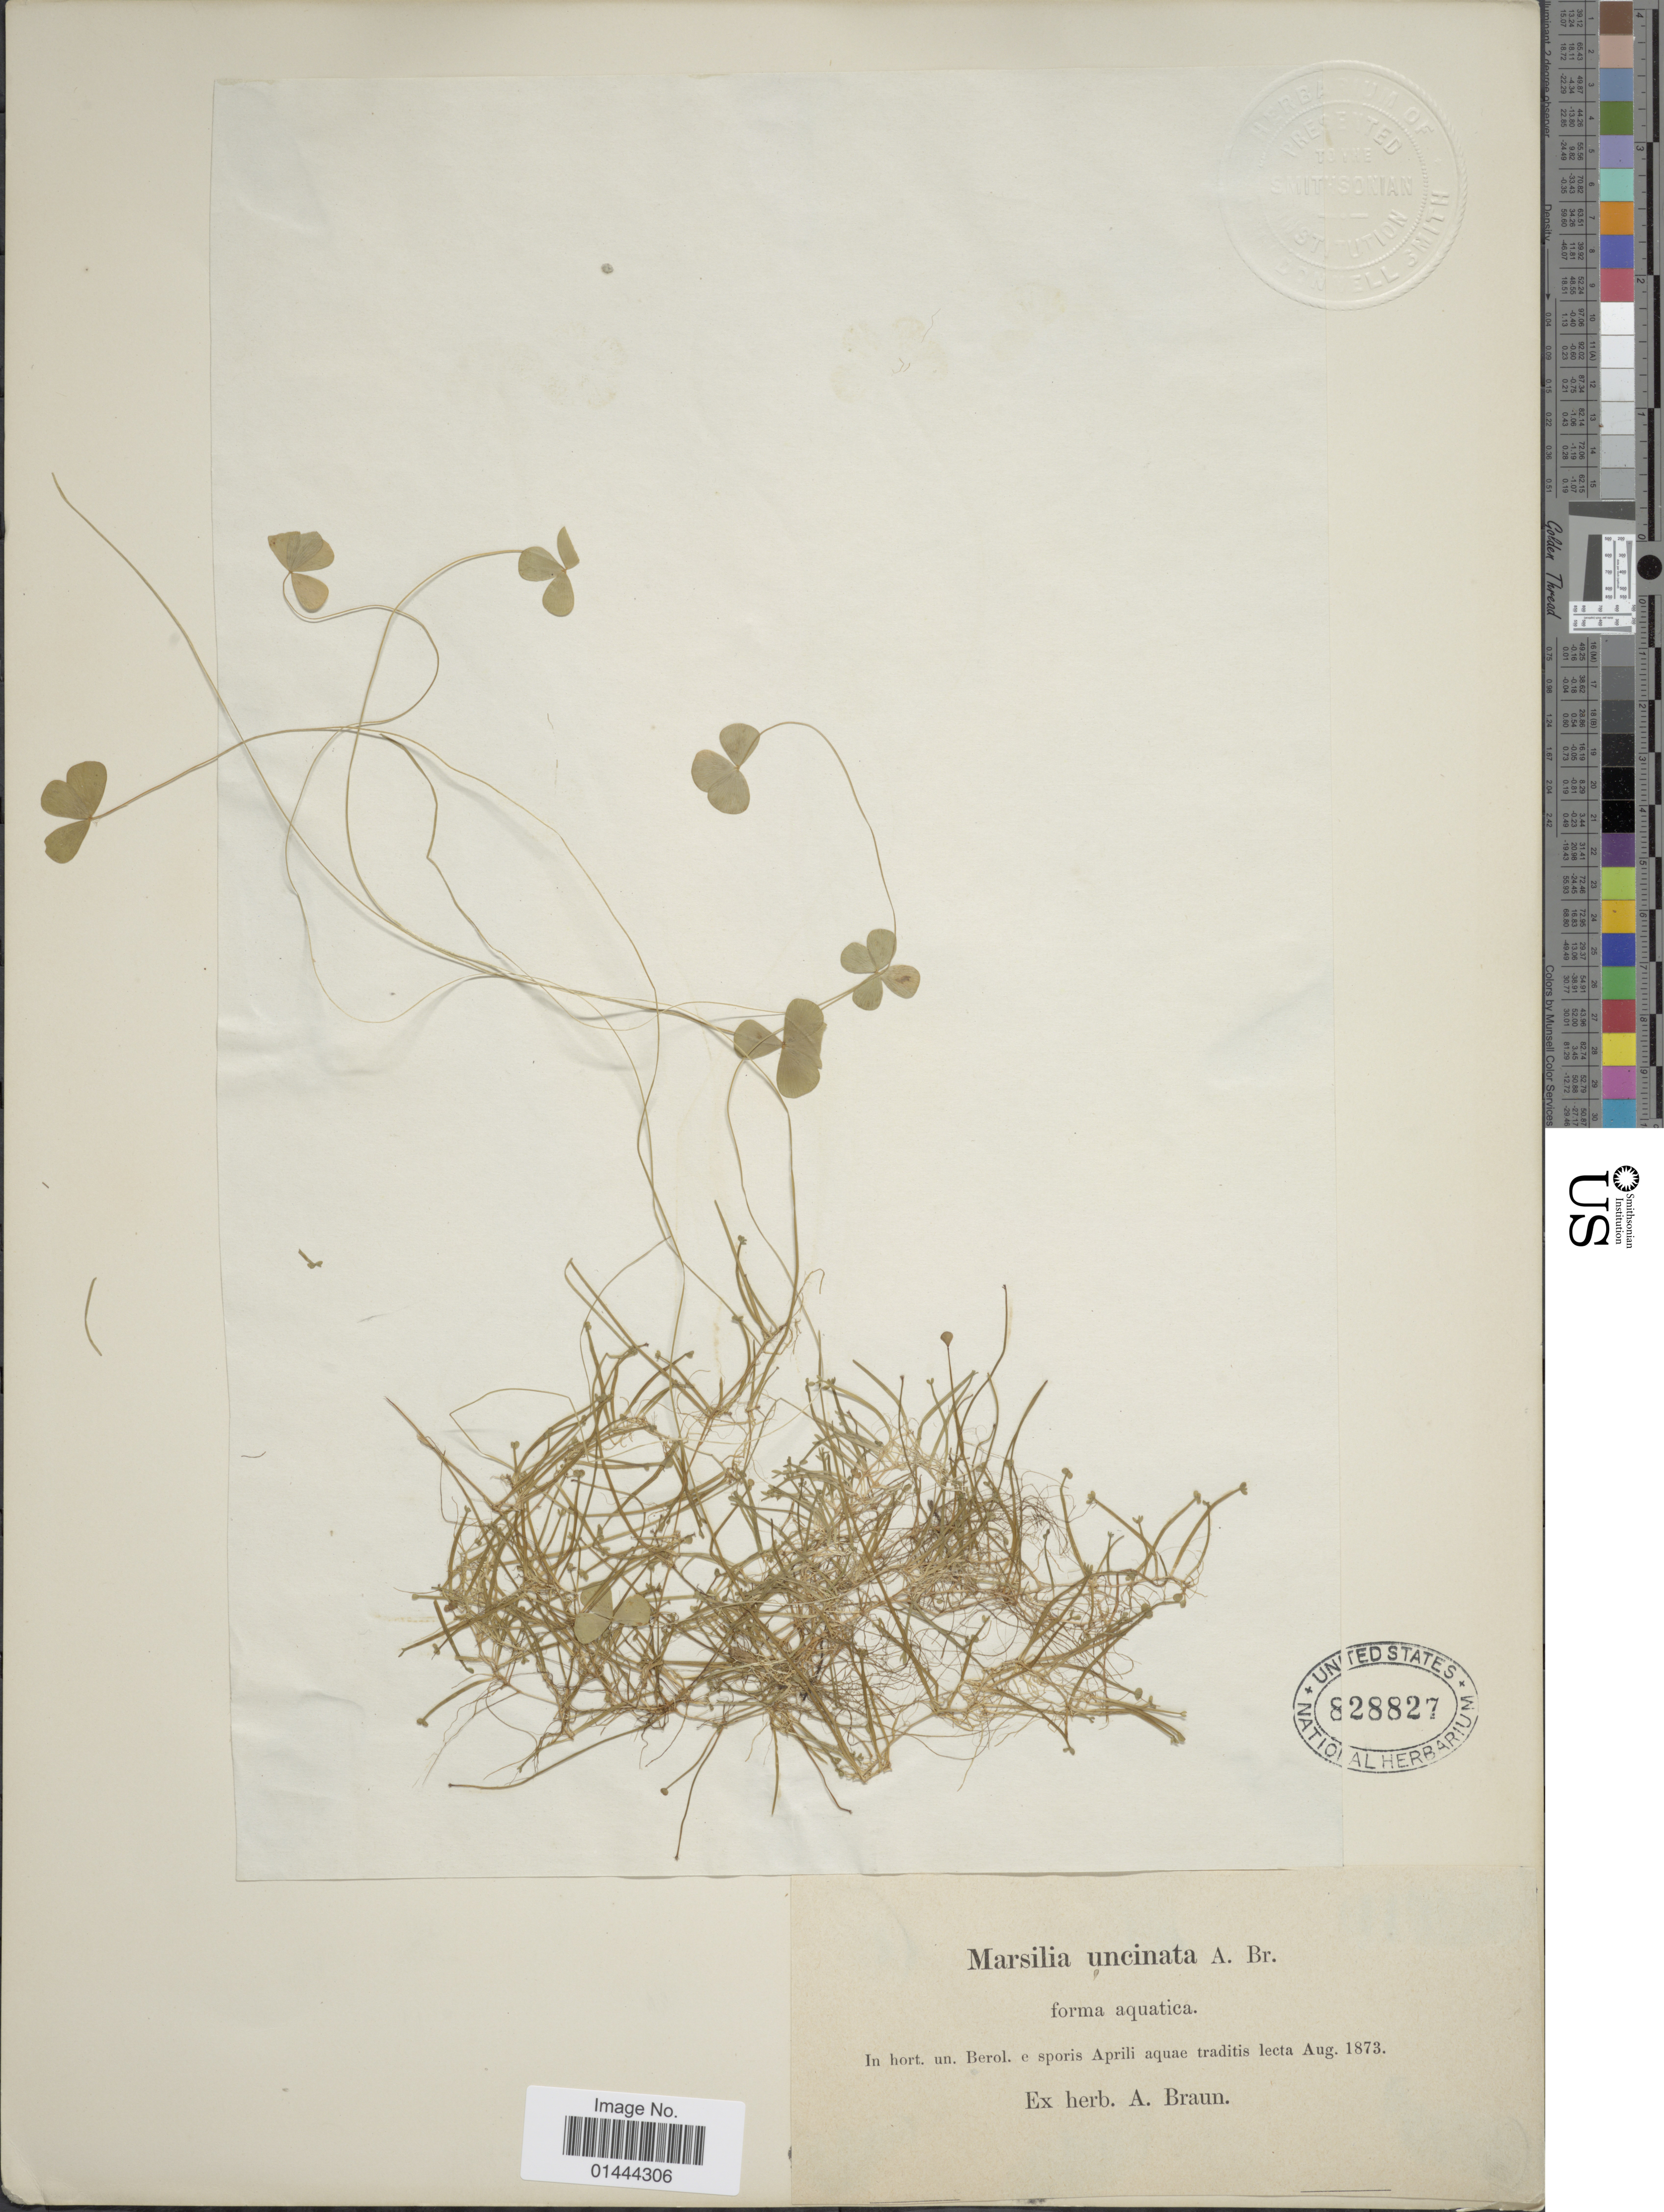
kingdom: Plantae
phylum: Tracheophyta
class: Polypodiopsida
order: Salviniales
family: Marsileaceae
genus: Marsilea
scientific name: Marsilea vestita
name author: Hook. & Grev.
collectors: ex herb. A. Braun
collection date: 1873-04/1873-08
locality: In hort. un. Berol.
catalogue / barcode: US 828827